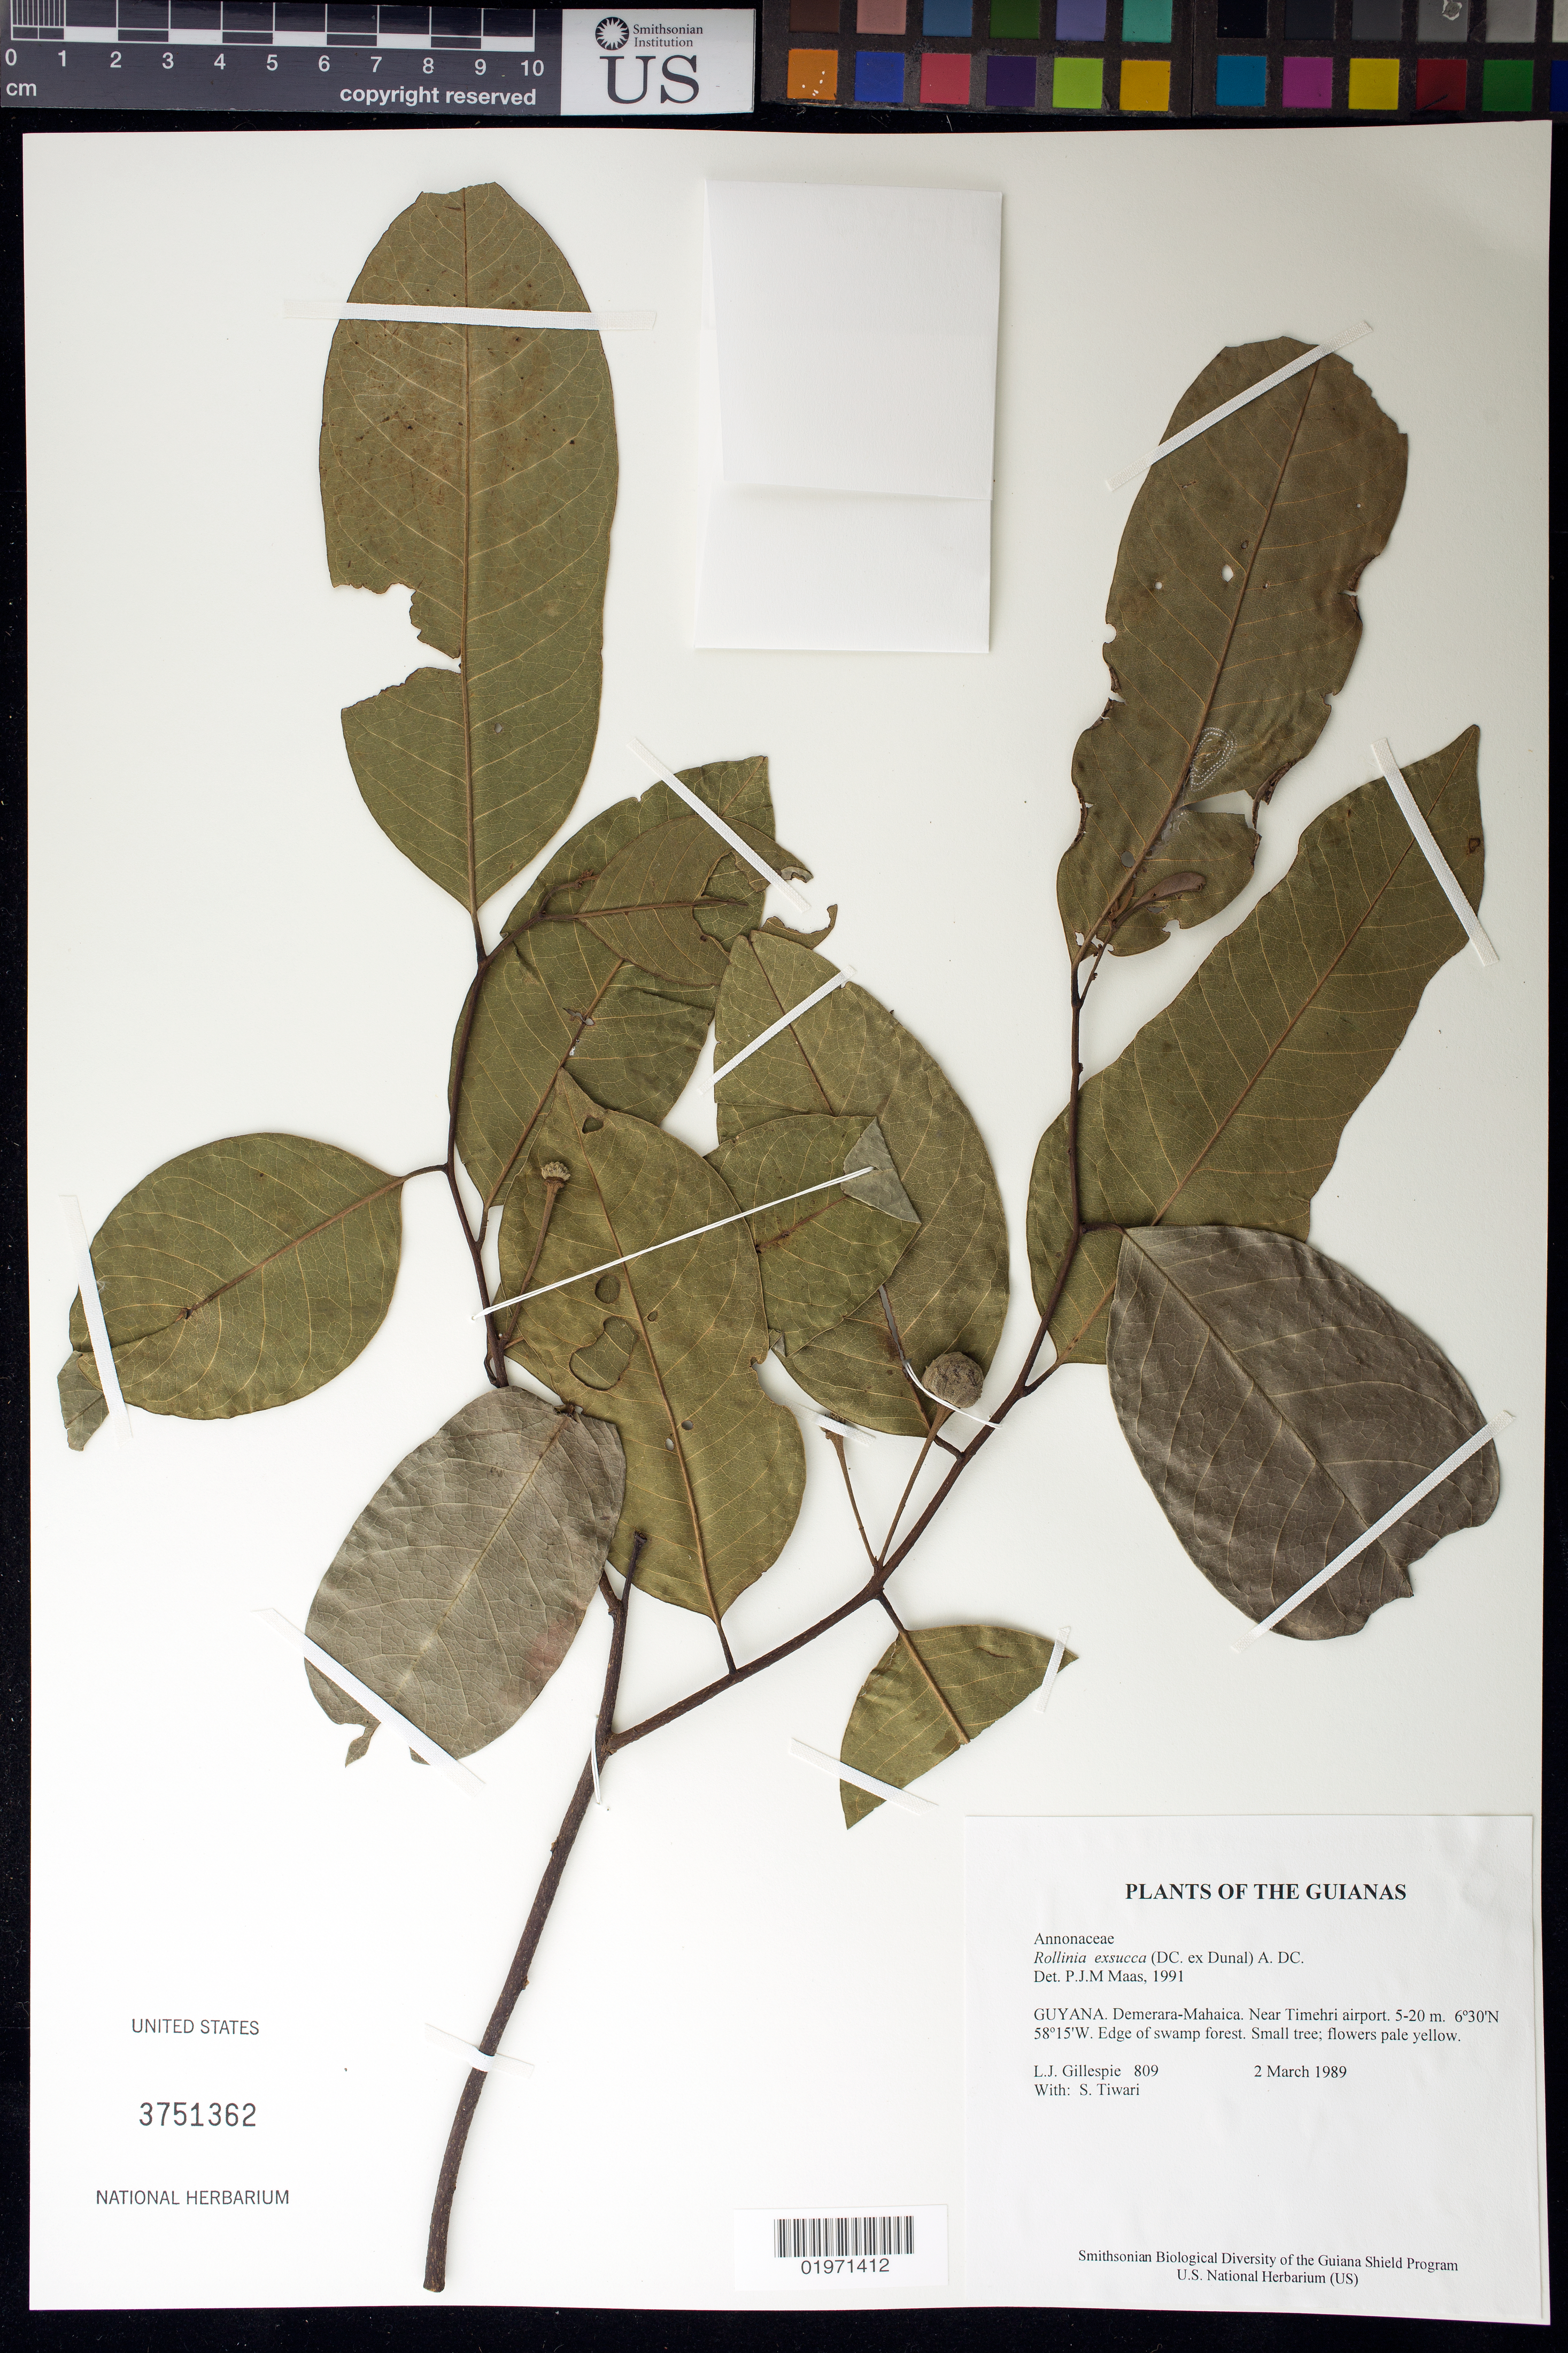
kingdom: Plantae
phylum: Tracheophyta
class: Magnoliopsida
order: Magnoliales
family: Annonaceae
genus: Annona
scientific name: Annona exsucca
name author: DC. ex Dunal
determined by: Strong, Mark T., (BOT), Smithsonian Institution - National Museum of Natural History (UNITED STATES)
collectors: L. J. Gillespie & S. Tiwari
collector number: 809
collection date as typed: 2 March 1989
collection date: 1989-03-02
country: Guyana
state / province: Demerara-Mahaica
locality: Near Timehri airport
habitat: Edge of swamp forest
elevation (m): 5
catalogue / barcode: US 3751362